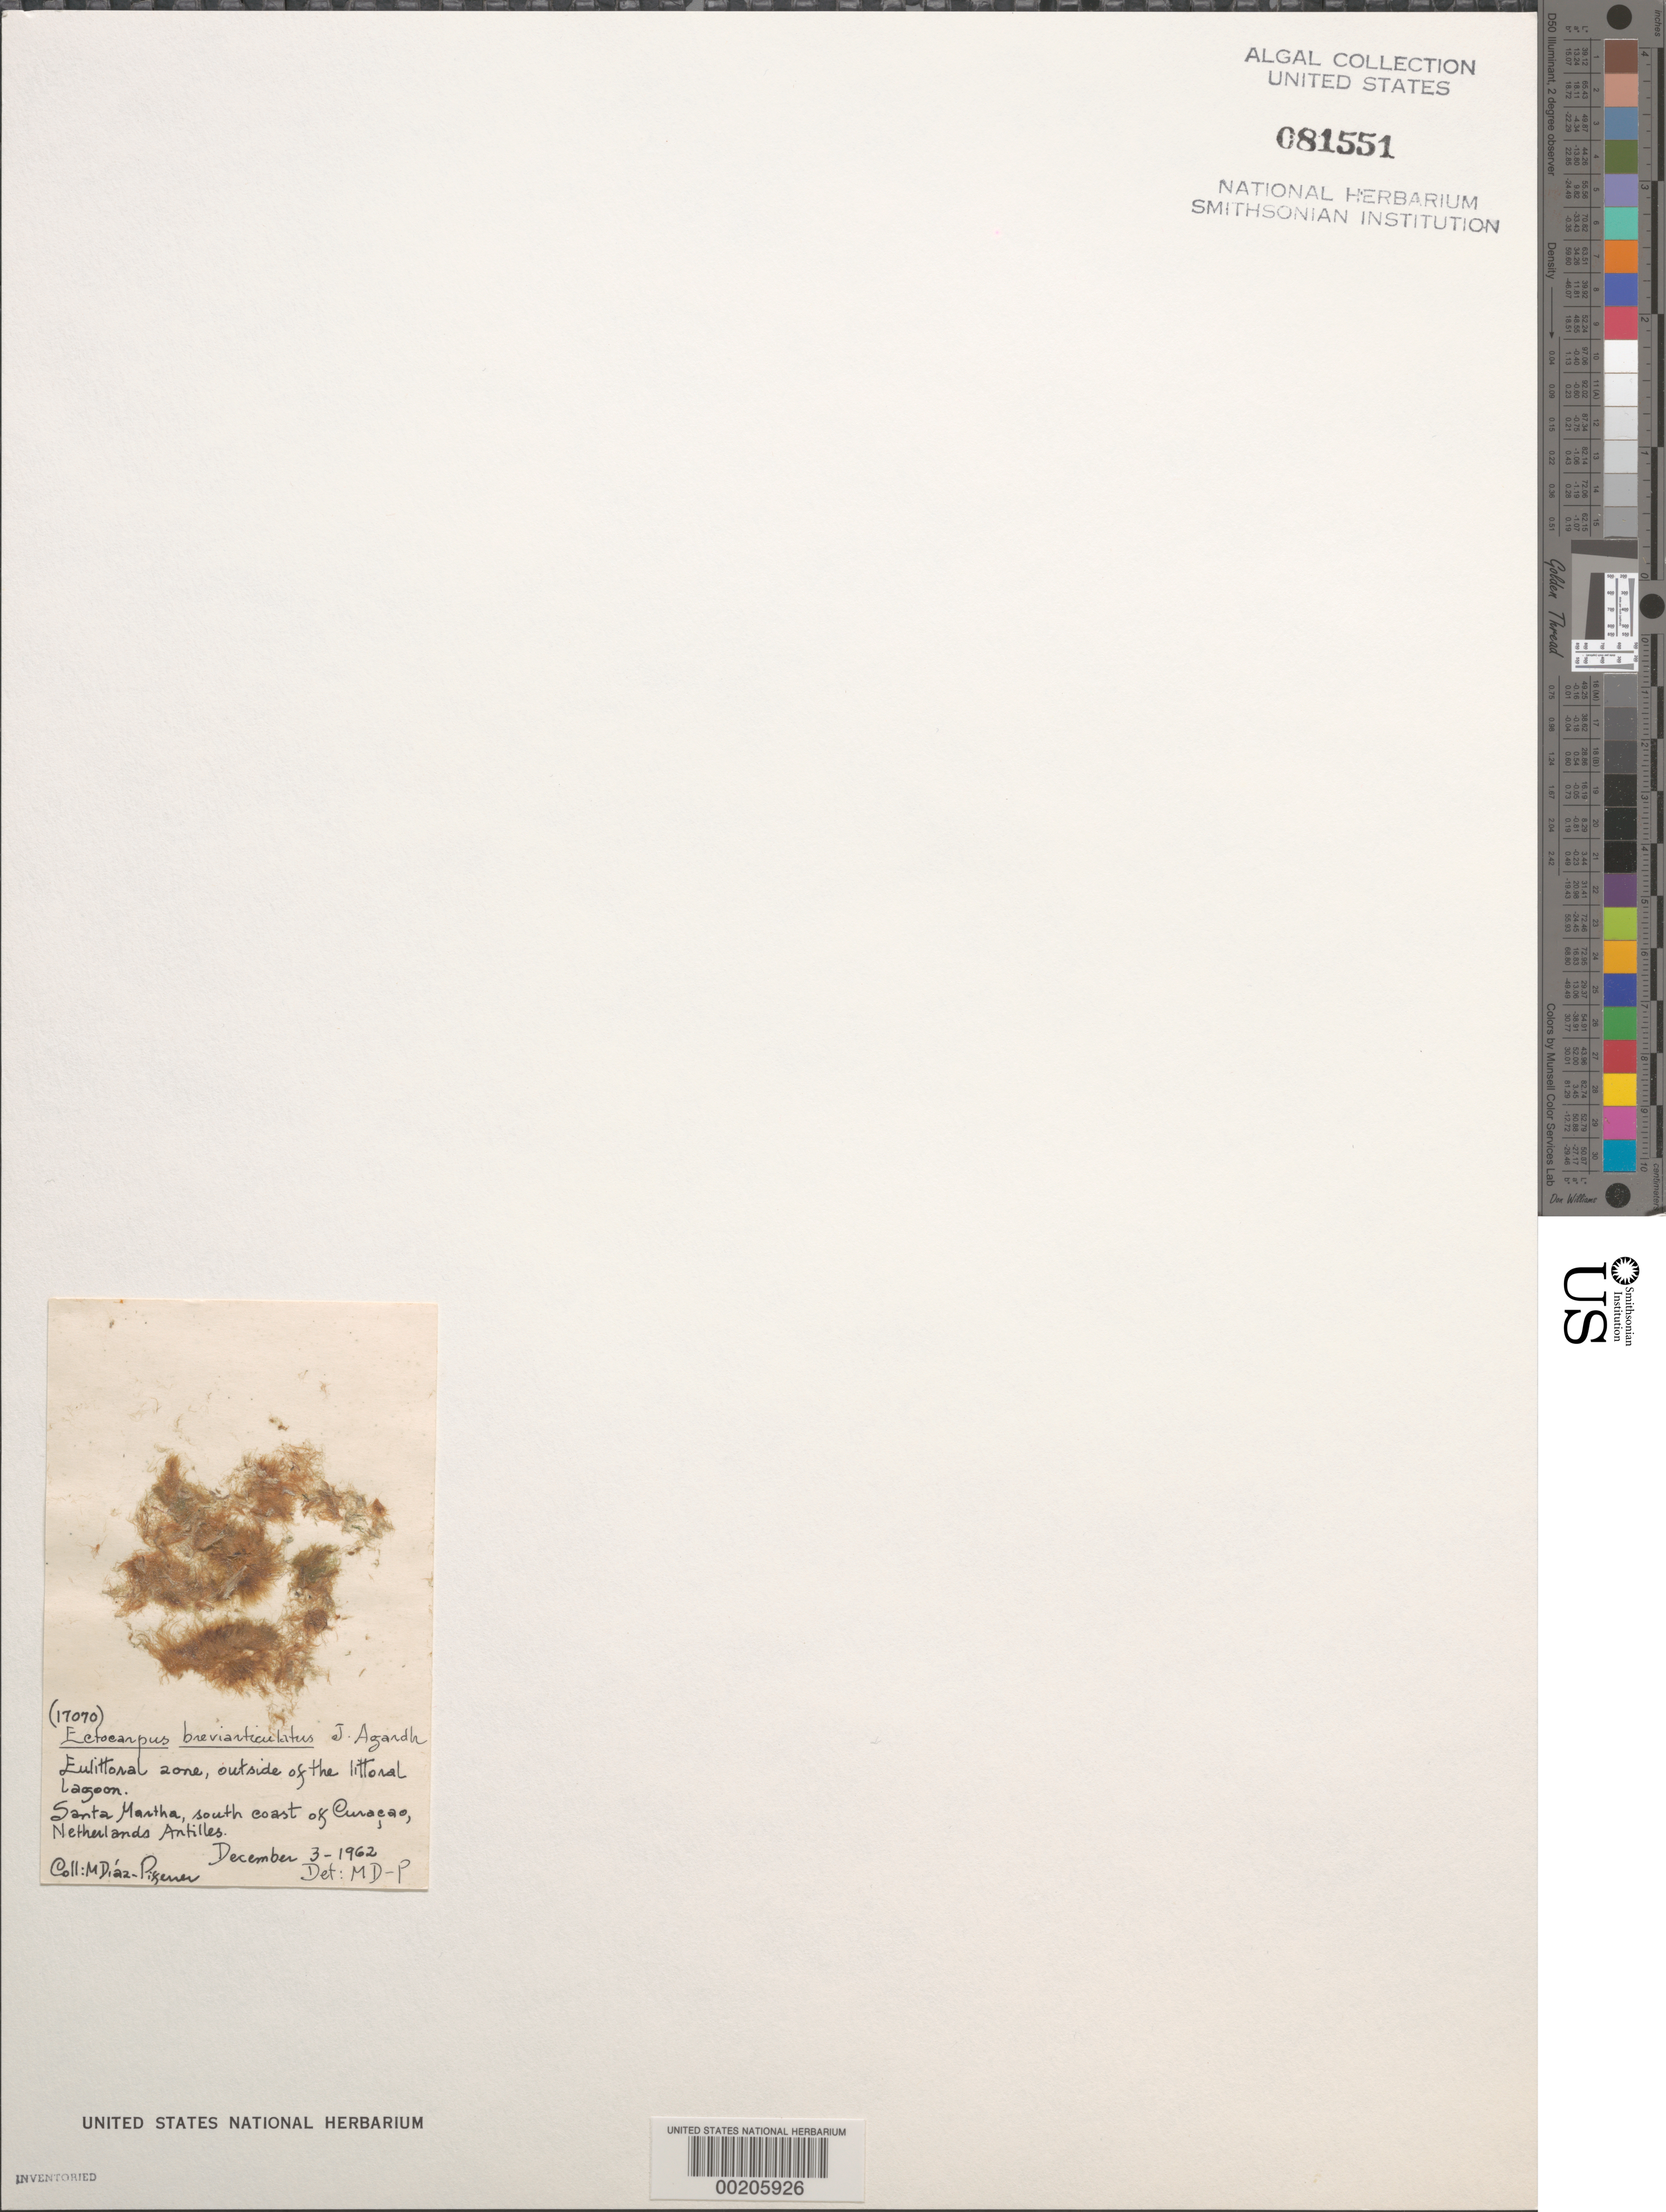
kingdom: Chromista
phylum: Ochrophyta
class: Phaeophyceae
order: Scytothamnales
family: Asteronemataceae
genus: Asteronema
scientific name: Asteronema breviarticulatum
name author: (J. Agardh) Ouriques & Bouzon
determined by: Algae name updating Project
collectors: M. Diaz-Piferrer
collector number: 17070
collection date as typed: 03 Dec 1962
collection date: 1962-12-03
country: Curaçao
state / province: ABC Islands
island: Curaçao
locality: Santa Martha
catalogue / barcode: US 81551